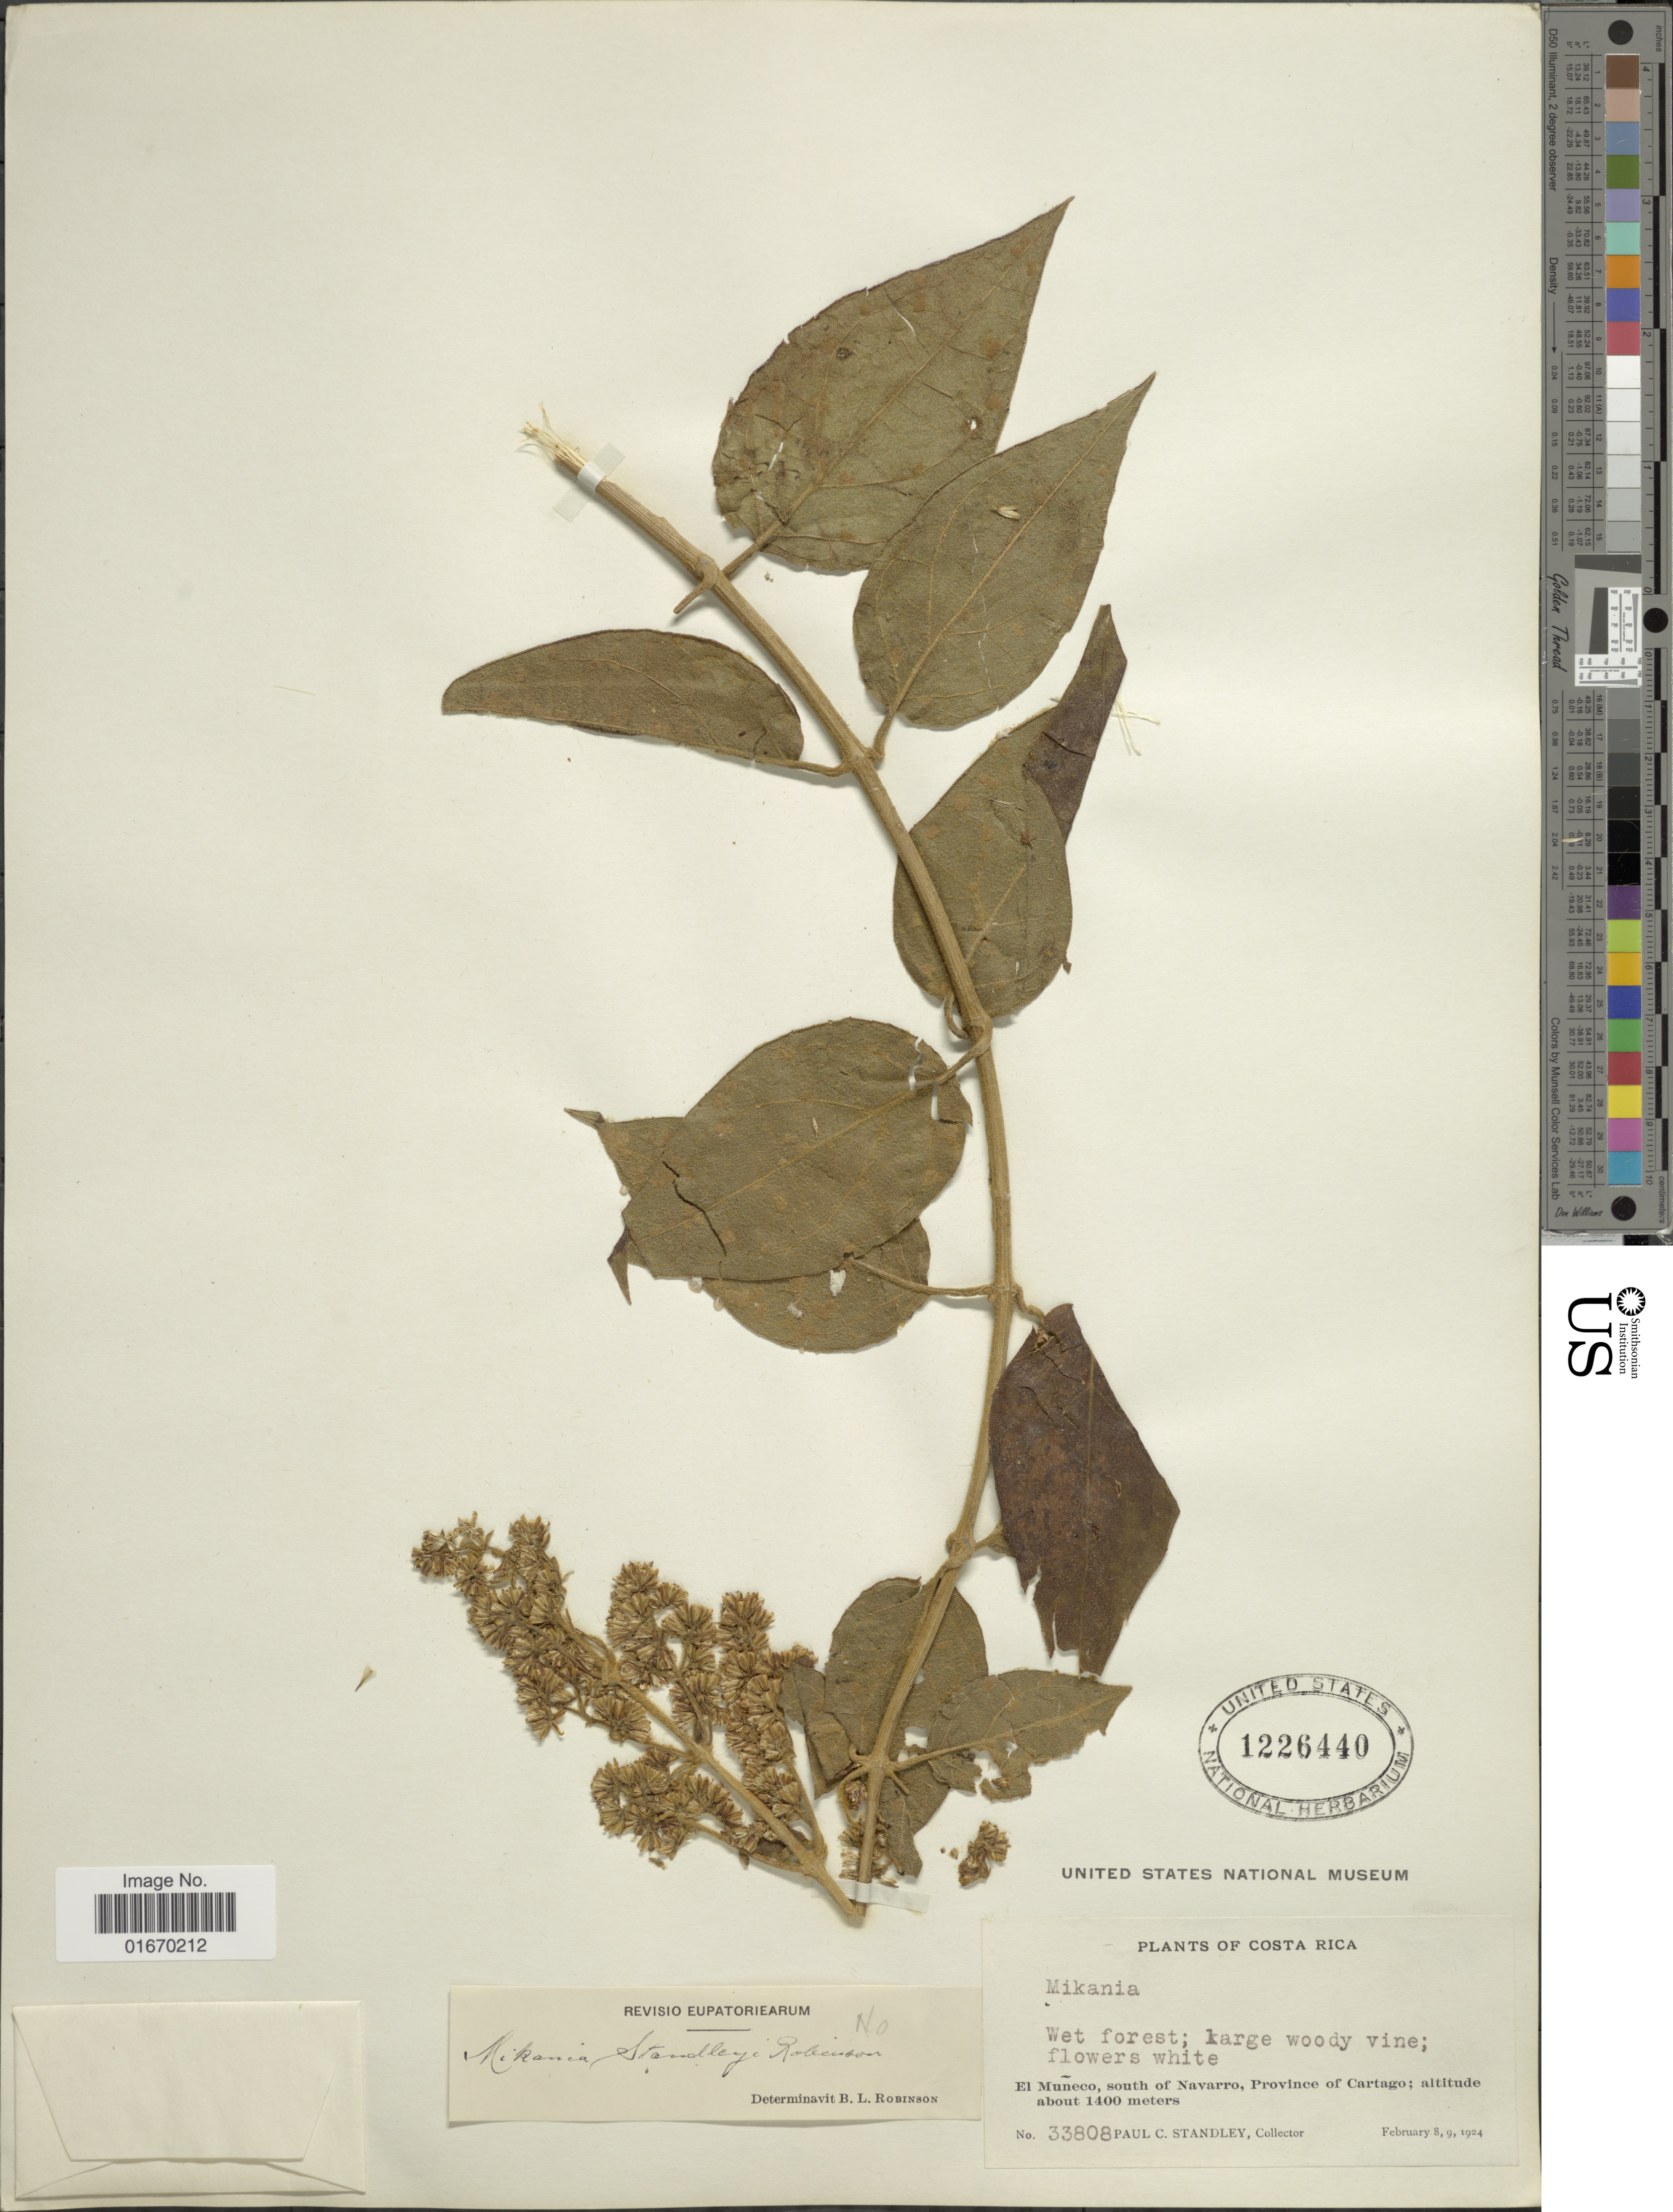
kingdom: Plantae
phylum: Tracheophyta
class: Magnoliopsida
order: Asterales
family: Asteraceae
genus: Mikania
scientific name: Mikania banisteriae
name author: DC.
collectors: P. C. Standley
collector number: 33808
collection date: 1924-02-08/1924-02-09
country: Costa Rica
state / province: Cartago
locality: El Muneco, south of Navarro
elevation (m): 1400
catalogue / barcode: US 1226440